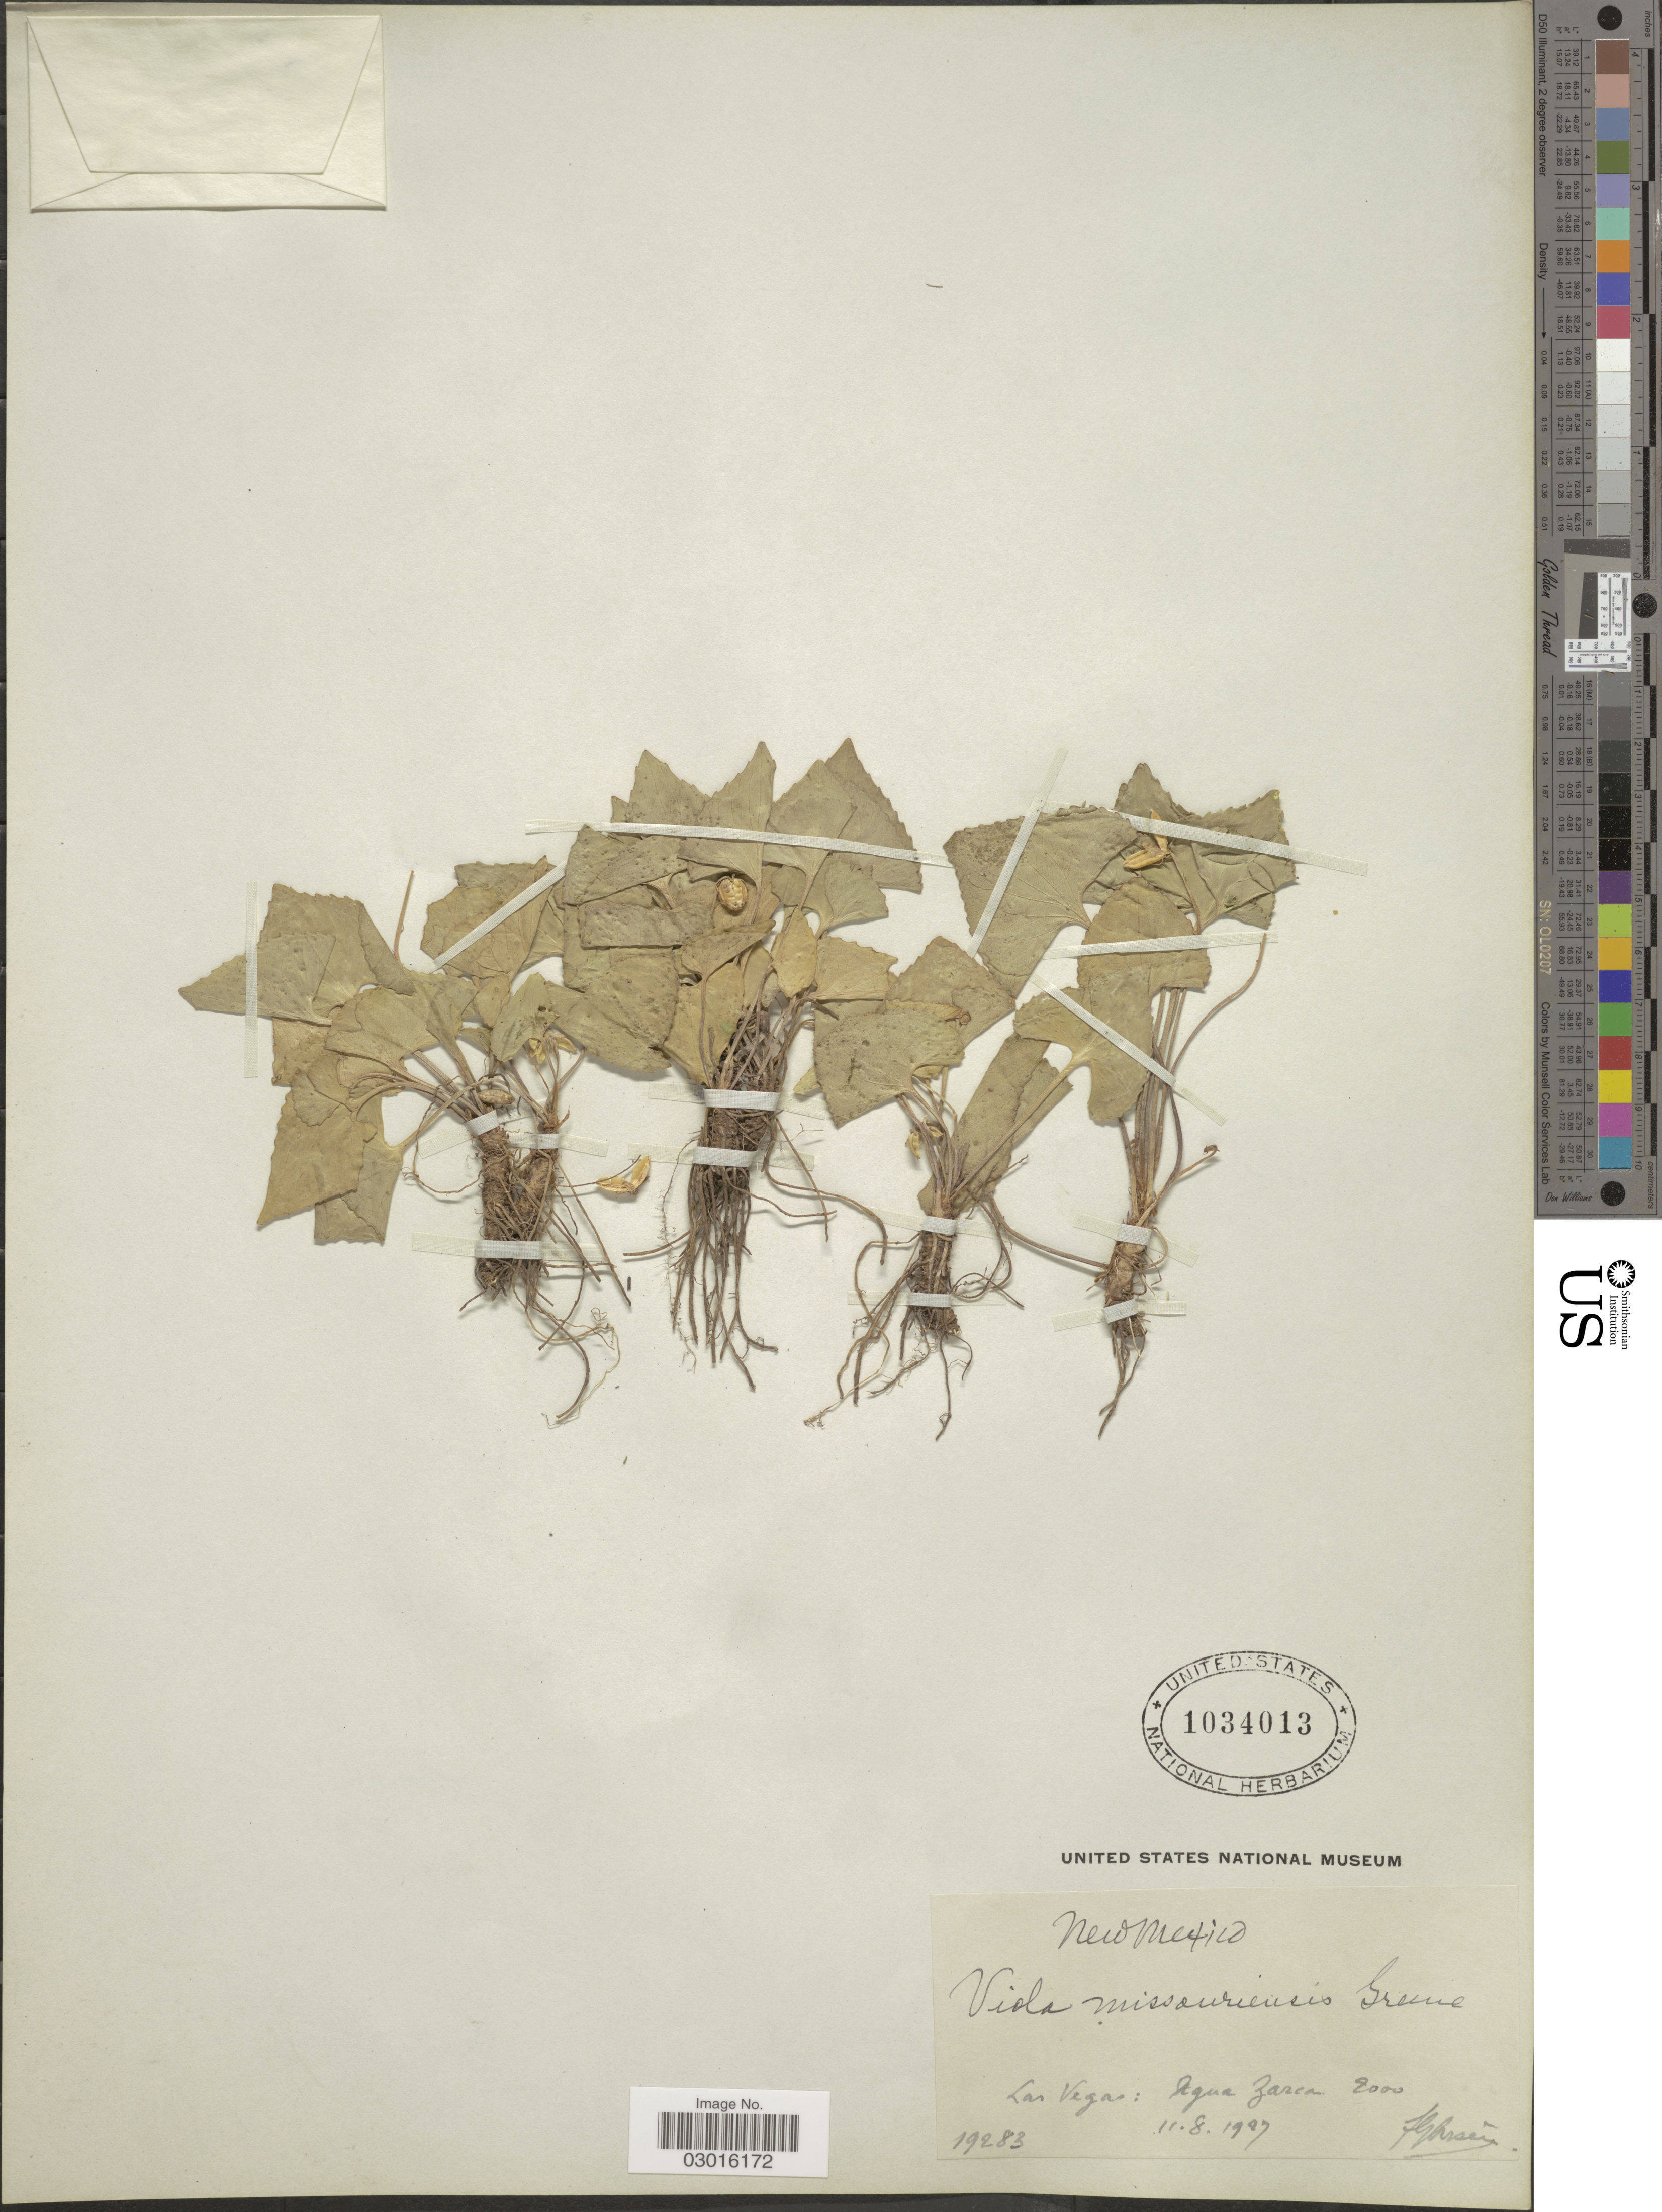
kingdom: Plantae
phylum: Tracheophyta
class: Magnoliopsida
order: Malpighiales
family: Violaceae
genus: Viola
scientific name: Viola missouriensis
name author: Greene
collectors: F. Arsène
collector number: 19283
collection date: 1907-11-08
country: United States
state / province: New Mexico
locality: Las Vegas: Agua Zarca.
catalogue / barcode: US 1034013